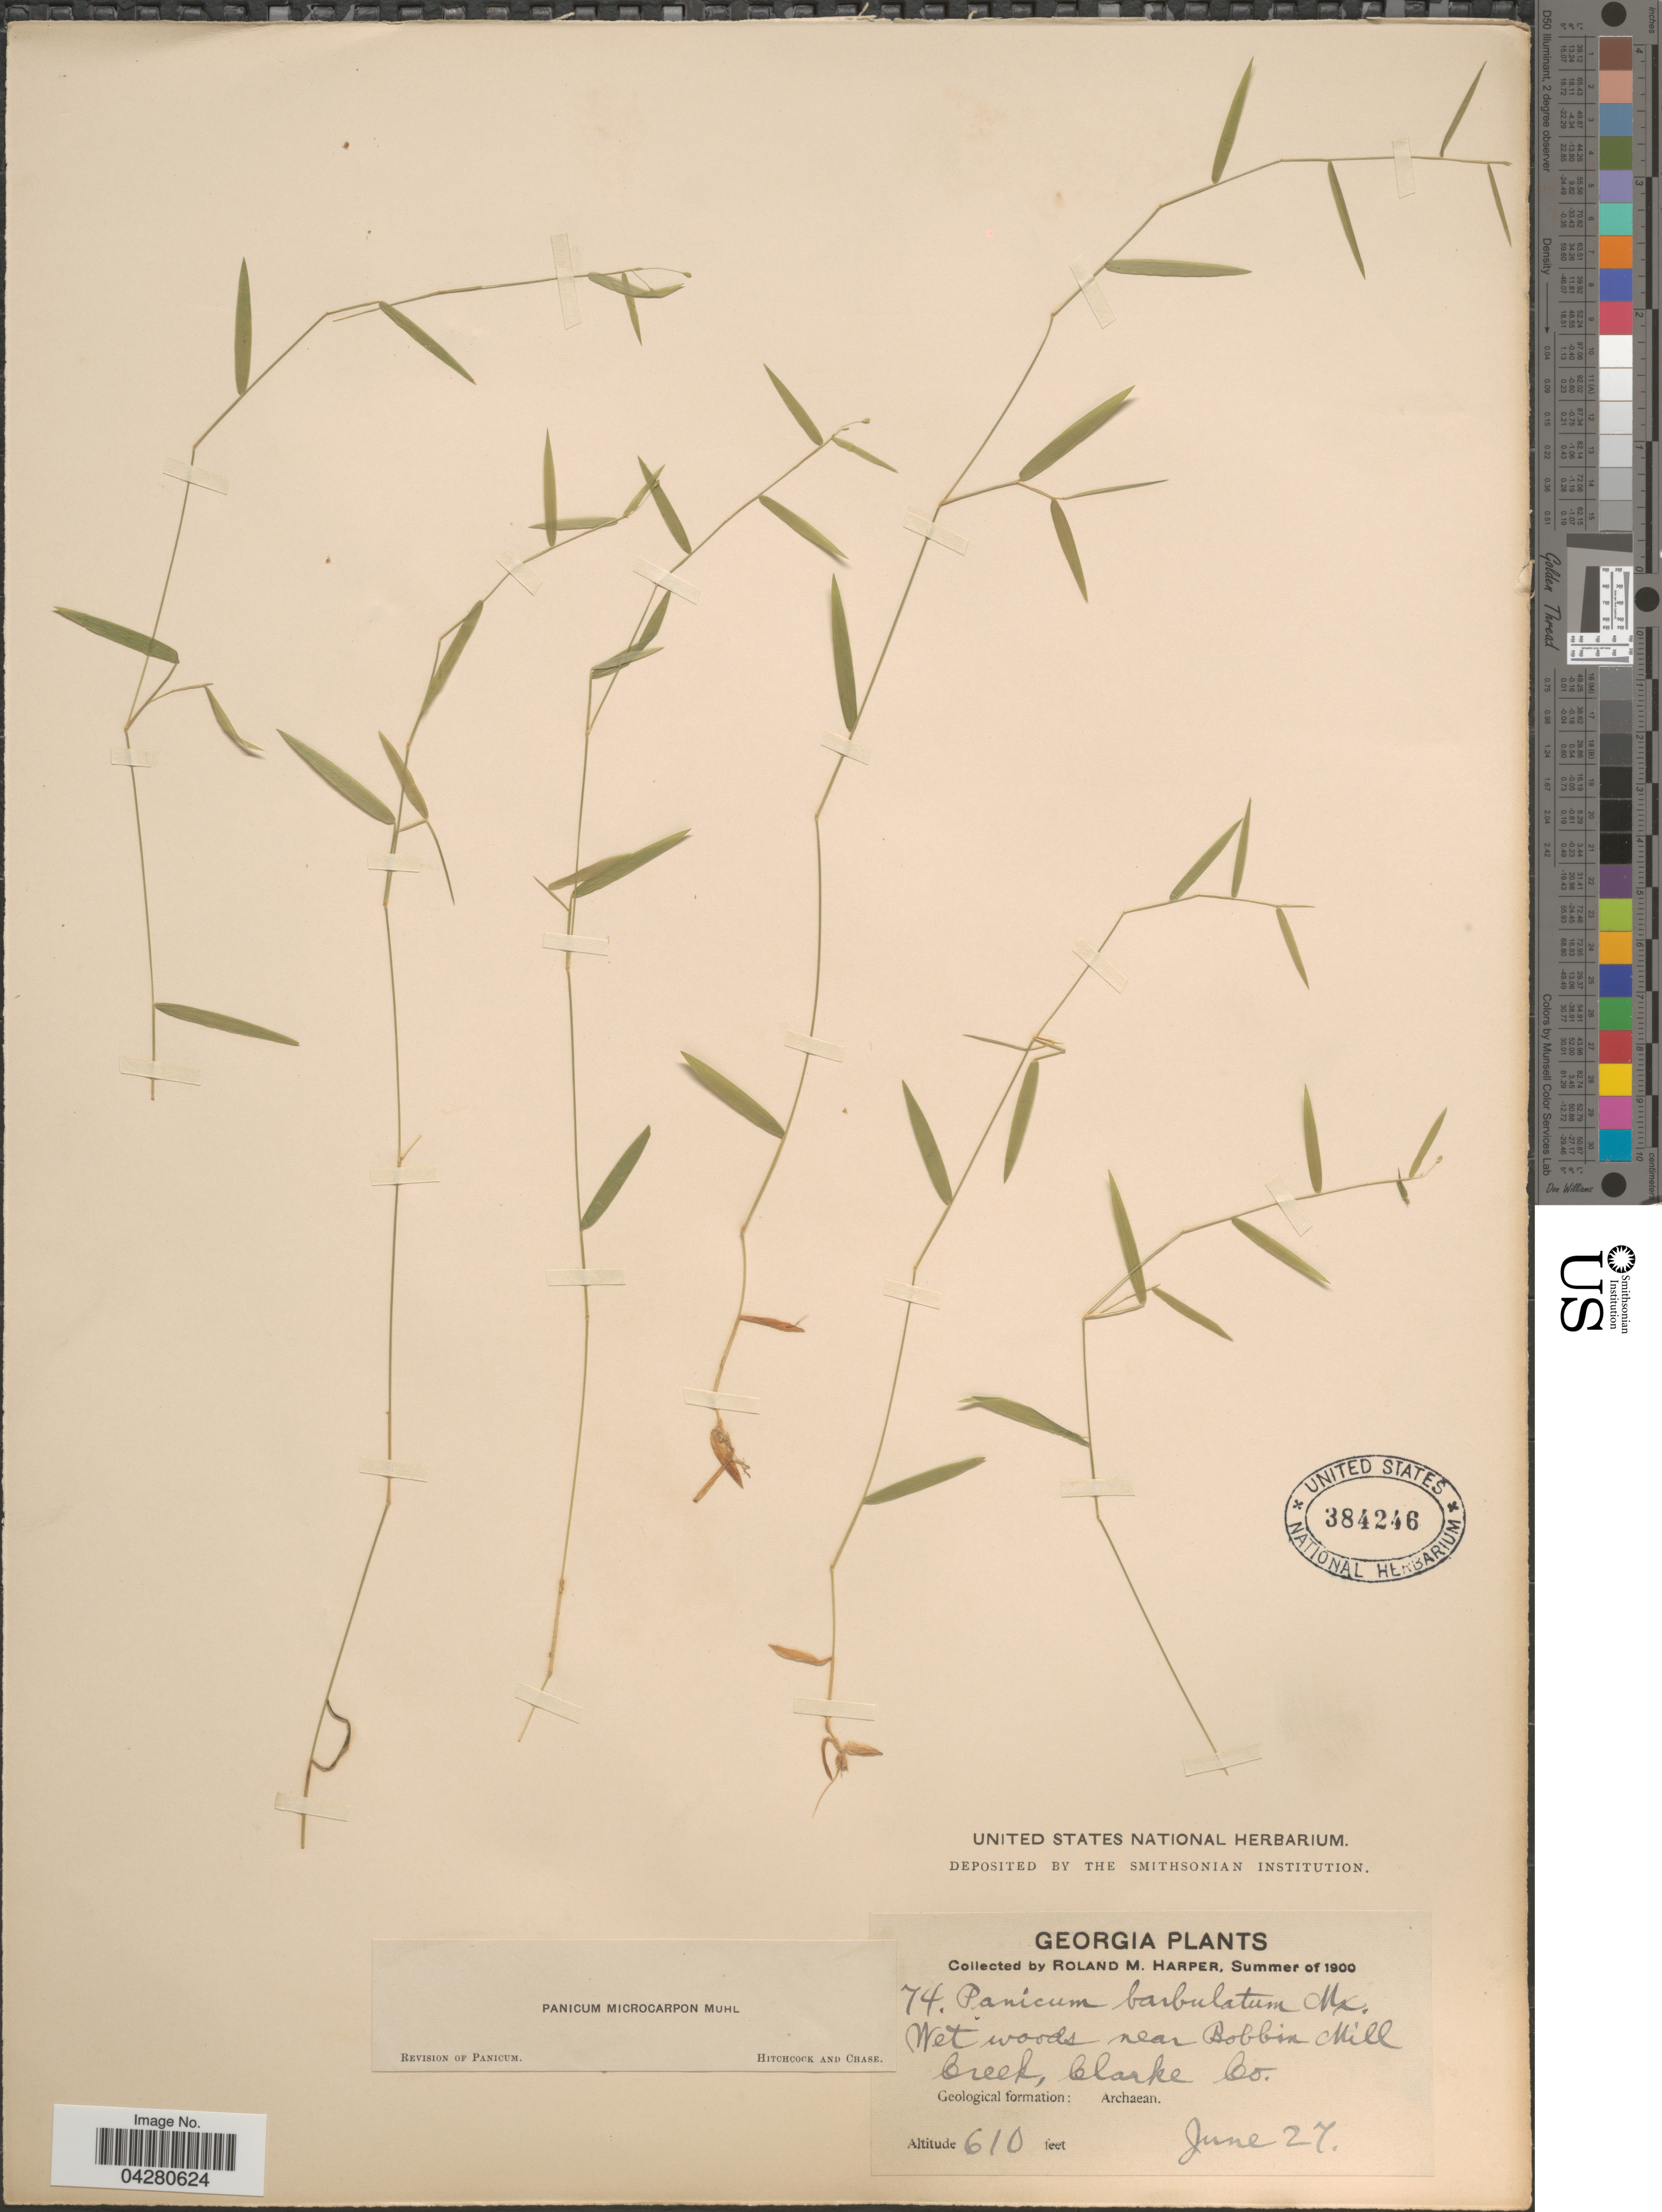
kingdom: Plantae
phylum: Tracheophyta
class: Liliopsida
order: Poales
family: Poaceae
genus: Dichanthelium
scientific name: Dichanthelium dichotomum var. dichotomum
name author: (L.) Gould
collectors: R. M. Harper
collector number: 74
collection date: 1900-06-27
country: United States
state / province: Georgia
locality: Near Bobbin Mill Creek, Clarke Co. Geological formation: Archaean.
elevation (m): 186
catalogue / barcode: US 384246